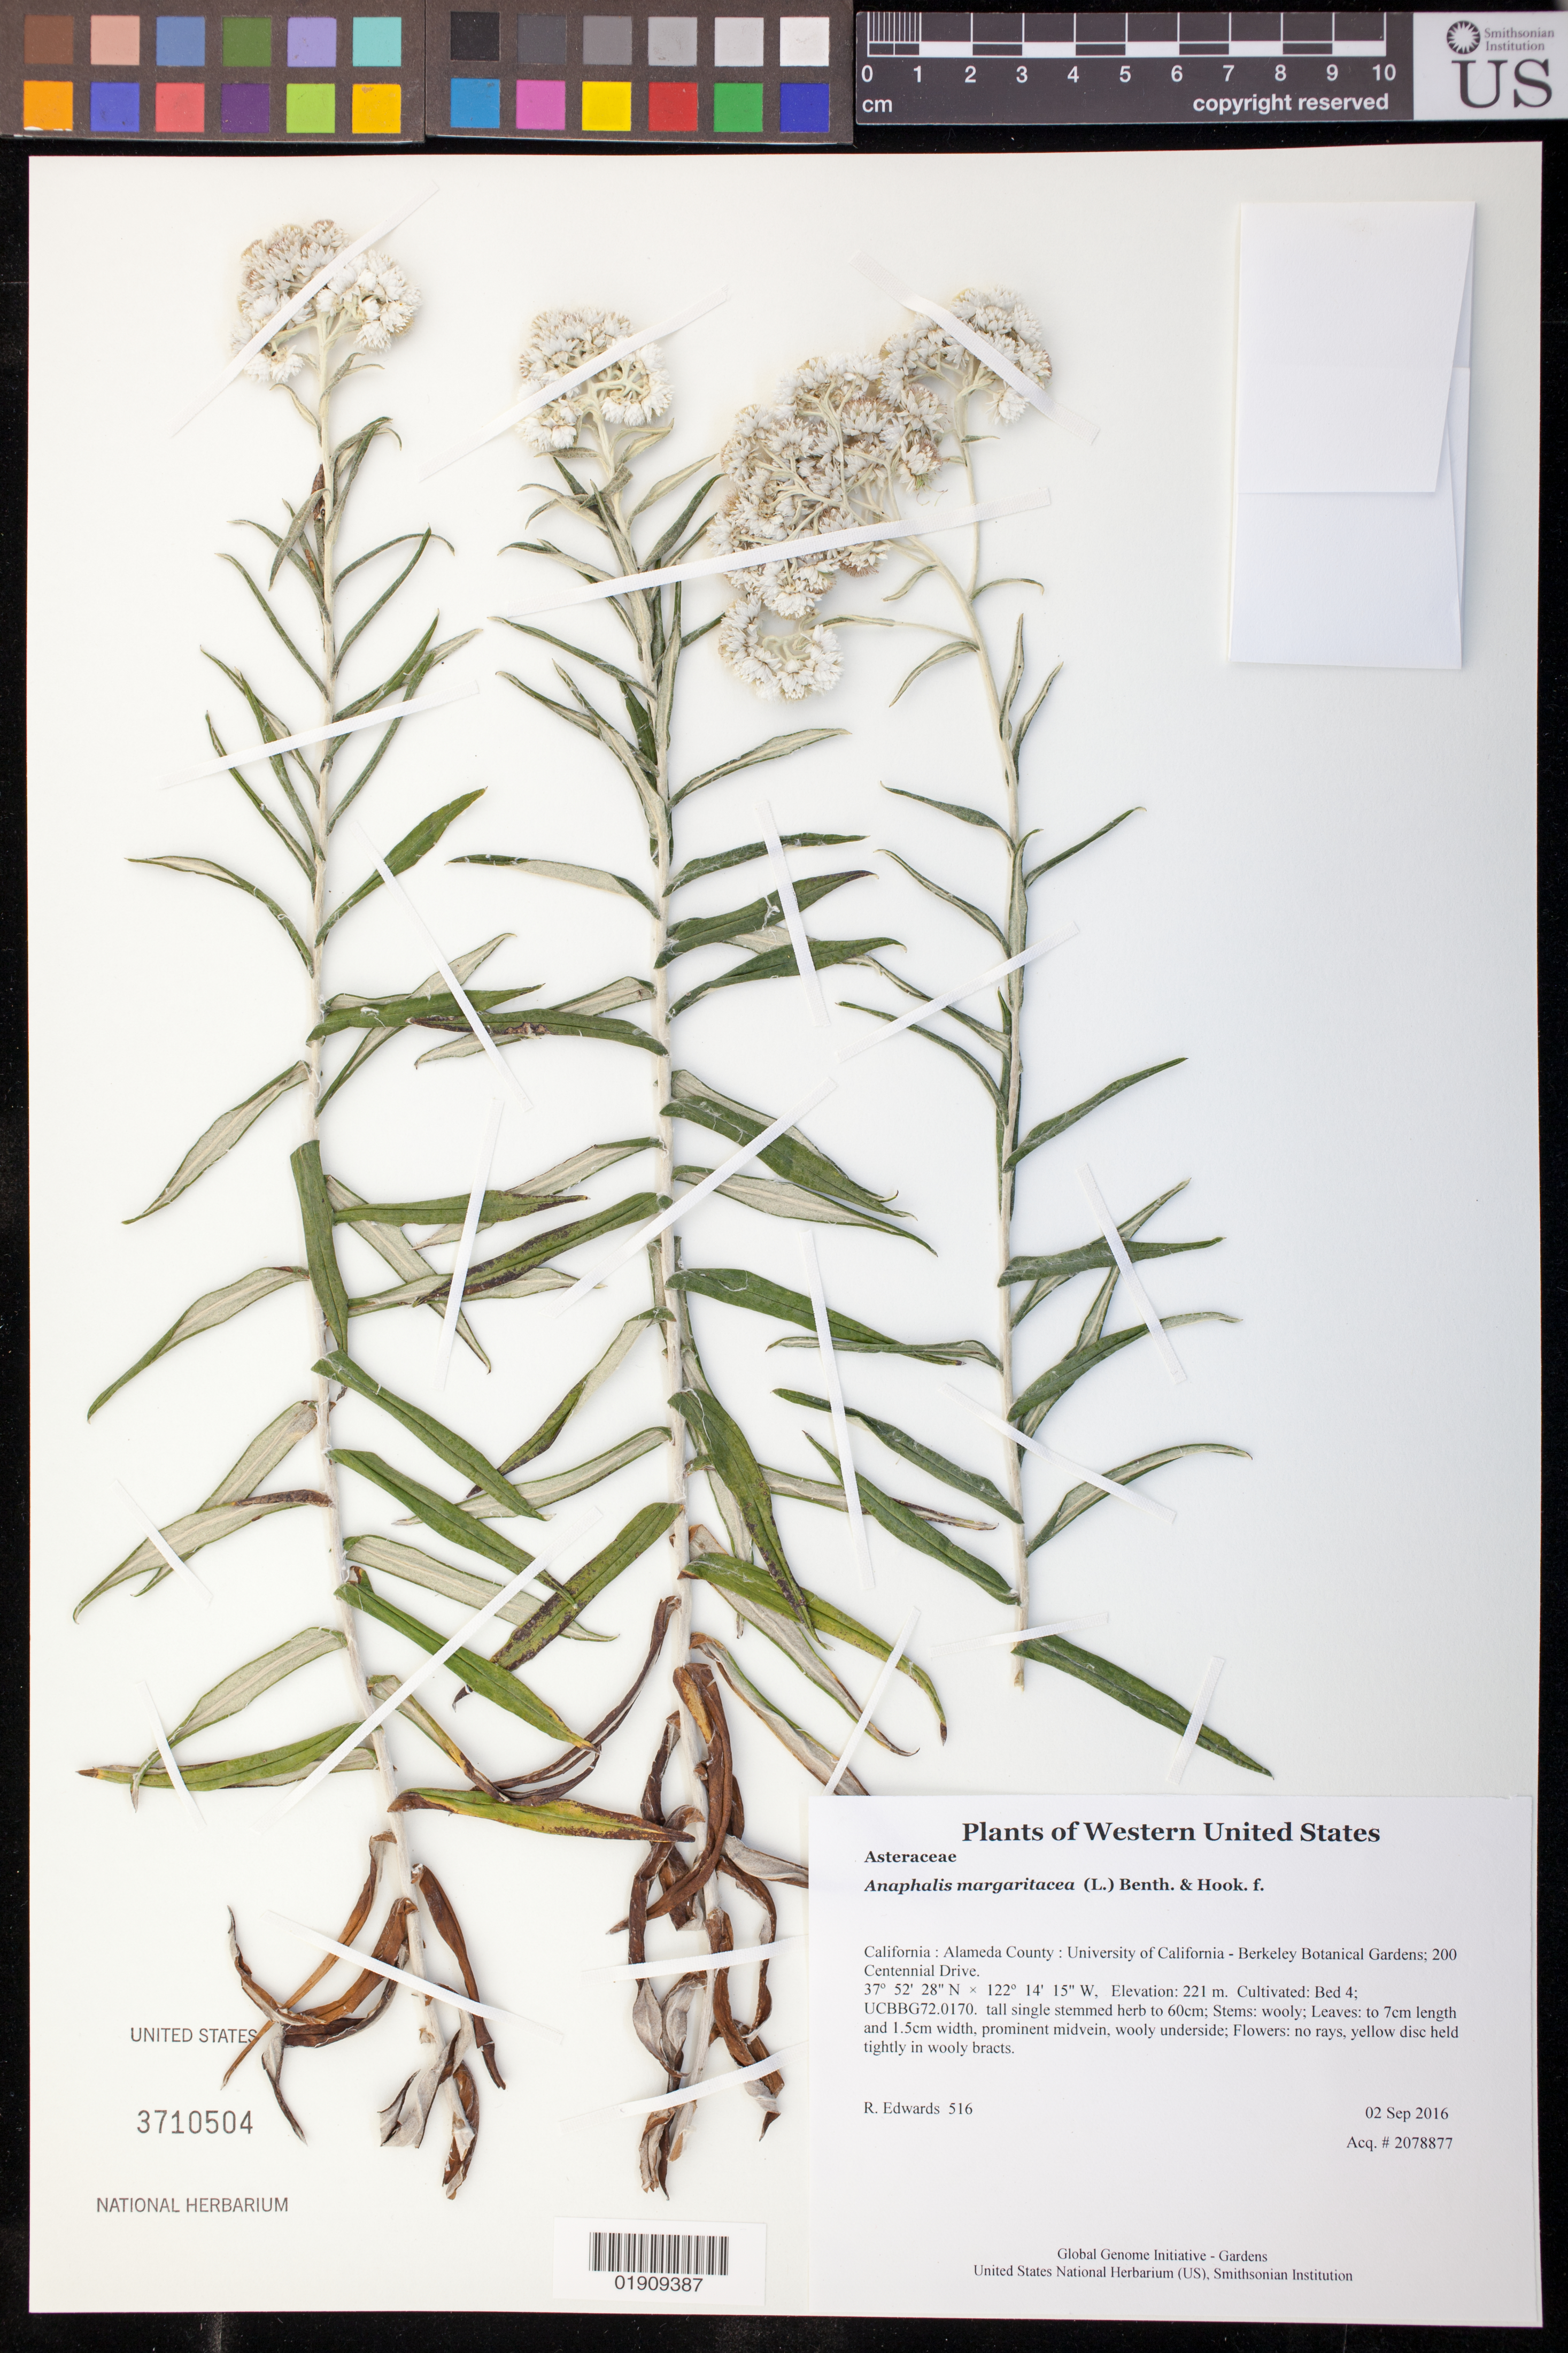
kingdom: Plantae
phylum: Tracheophyta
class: Magnoliopsida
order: Asterales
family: Asteraceae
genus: Anaphalis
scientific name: Anaphalis margaritacea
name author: (L.) Benth. & Hook. f.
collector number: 516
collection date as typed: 2 September 2016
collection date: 2016-09-02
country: United States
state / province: California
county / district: Alameda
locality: University of California - Berkeley Botanical Gardens; 200 Centennial Drive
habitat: Cultivated: Bed 4; UCBBG72.0170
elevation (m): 221.2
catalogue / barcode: US 3710504